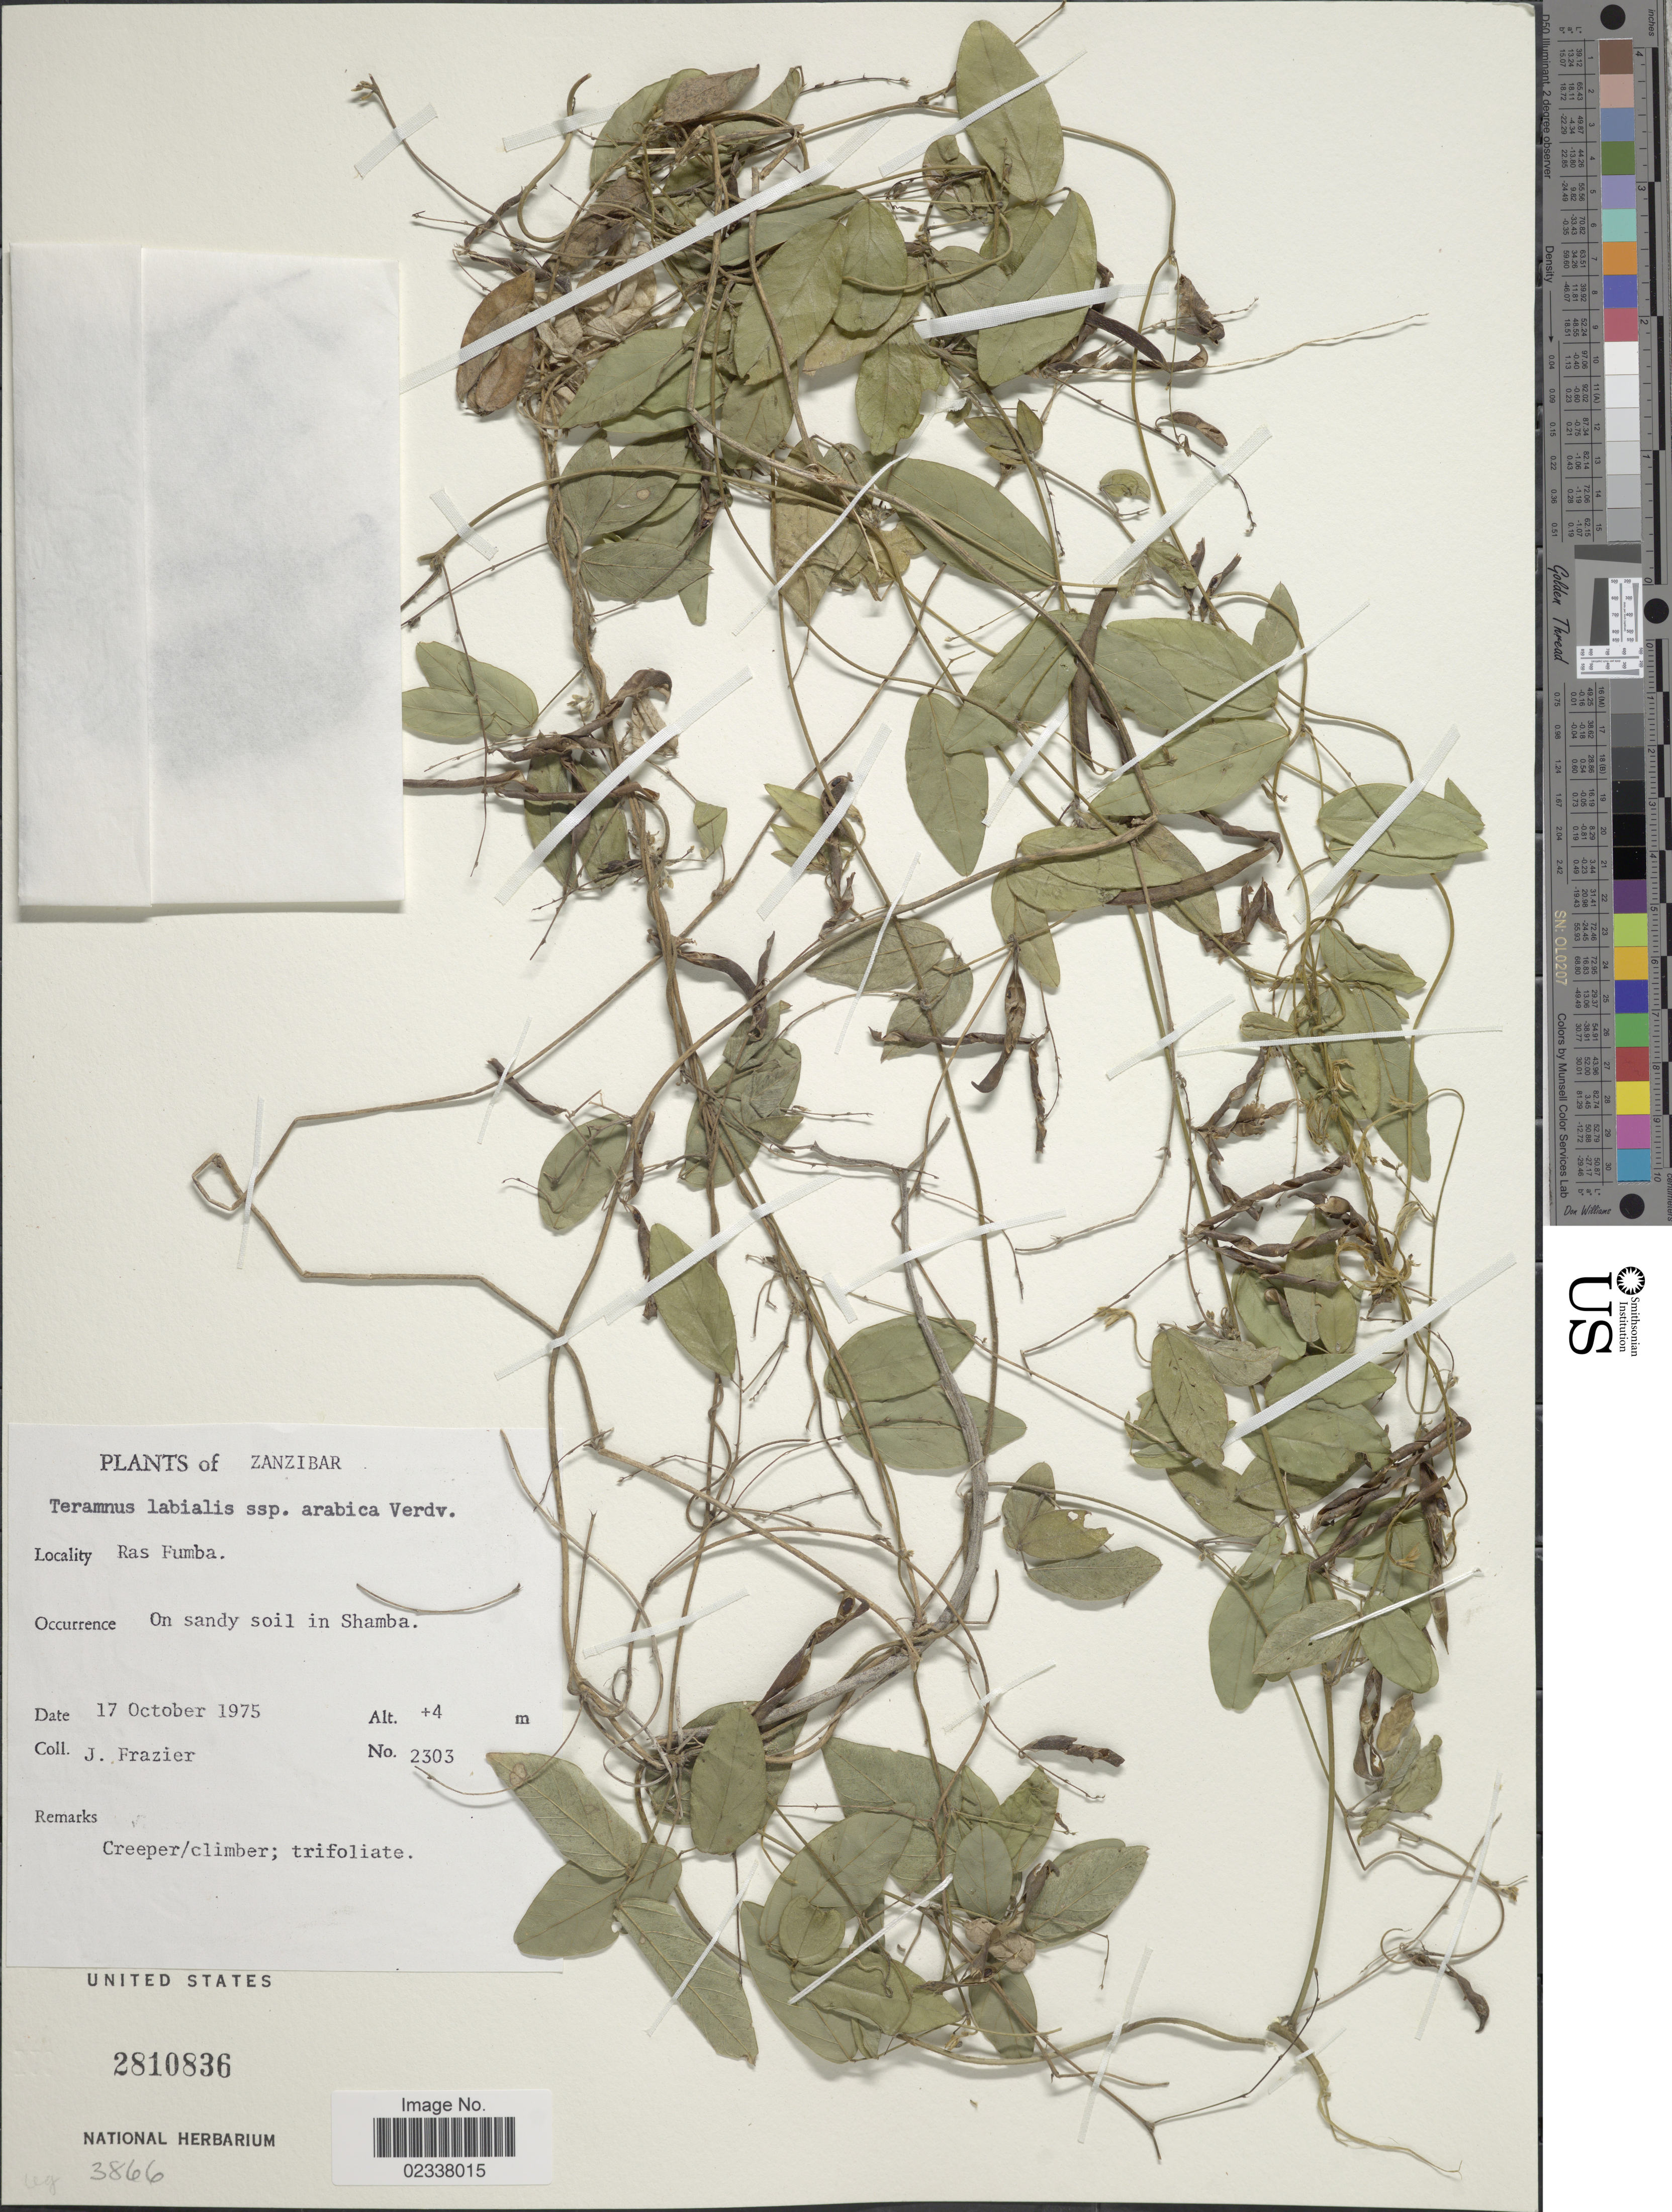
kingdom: Plantae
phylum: Tracheophyta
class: Magnoliopsida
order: Fabales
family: Fabaceae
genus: Teramnus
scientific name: Teramnus labialis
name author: (L. f.) Spreng.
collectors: J. Frazier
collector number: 2303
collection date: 1975-10-17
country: Tanzania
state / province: Zanzibar Urban/West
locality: Ras Fumba, in Shamba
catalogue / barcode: US 2810836